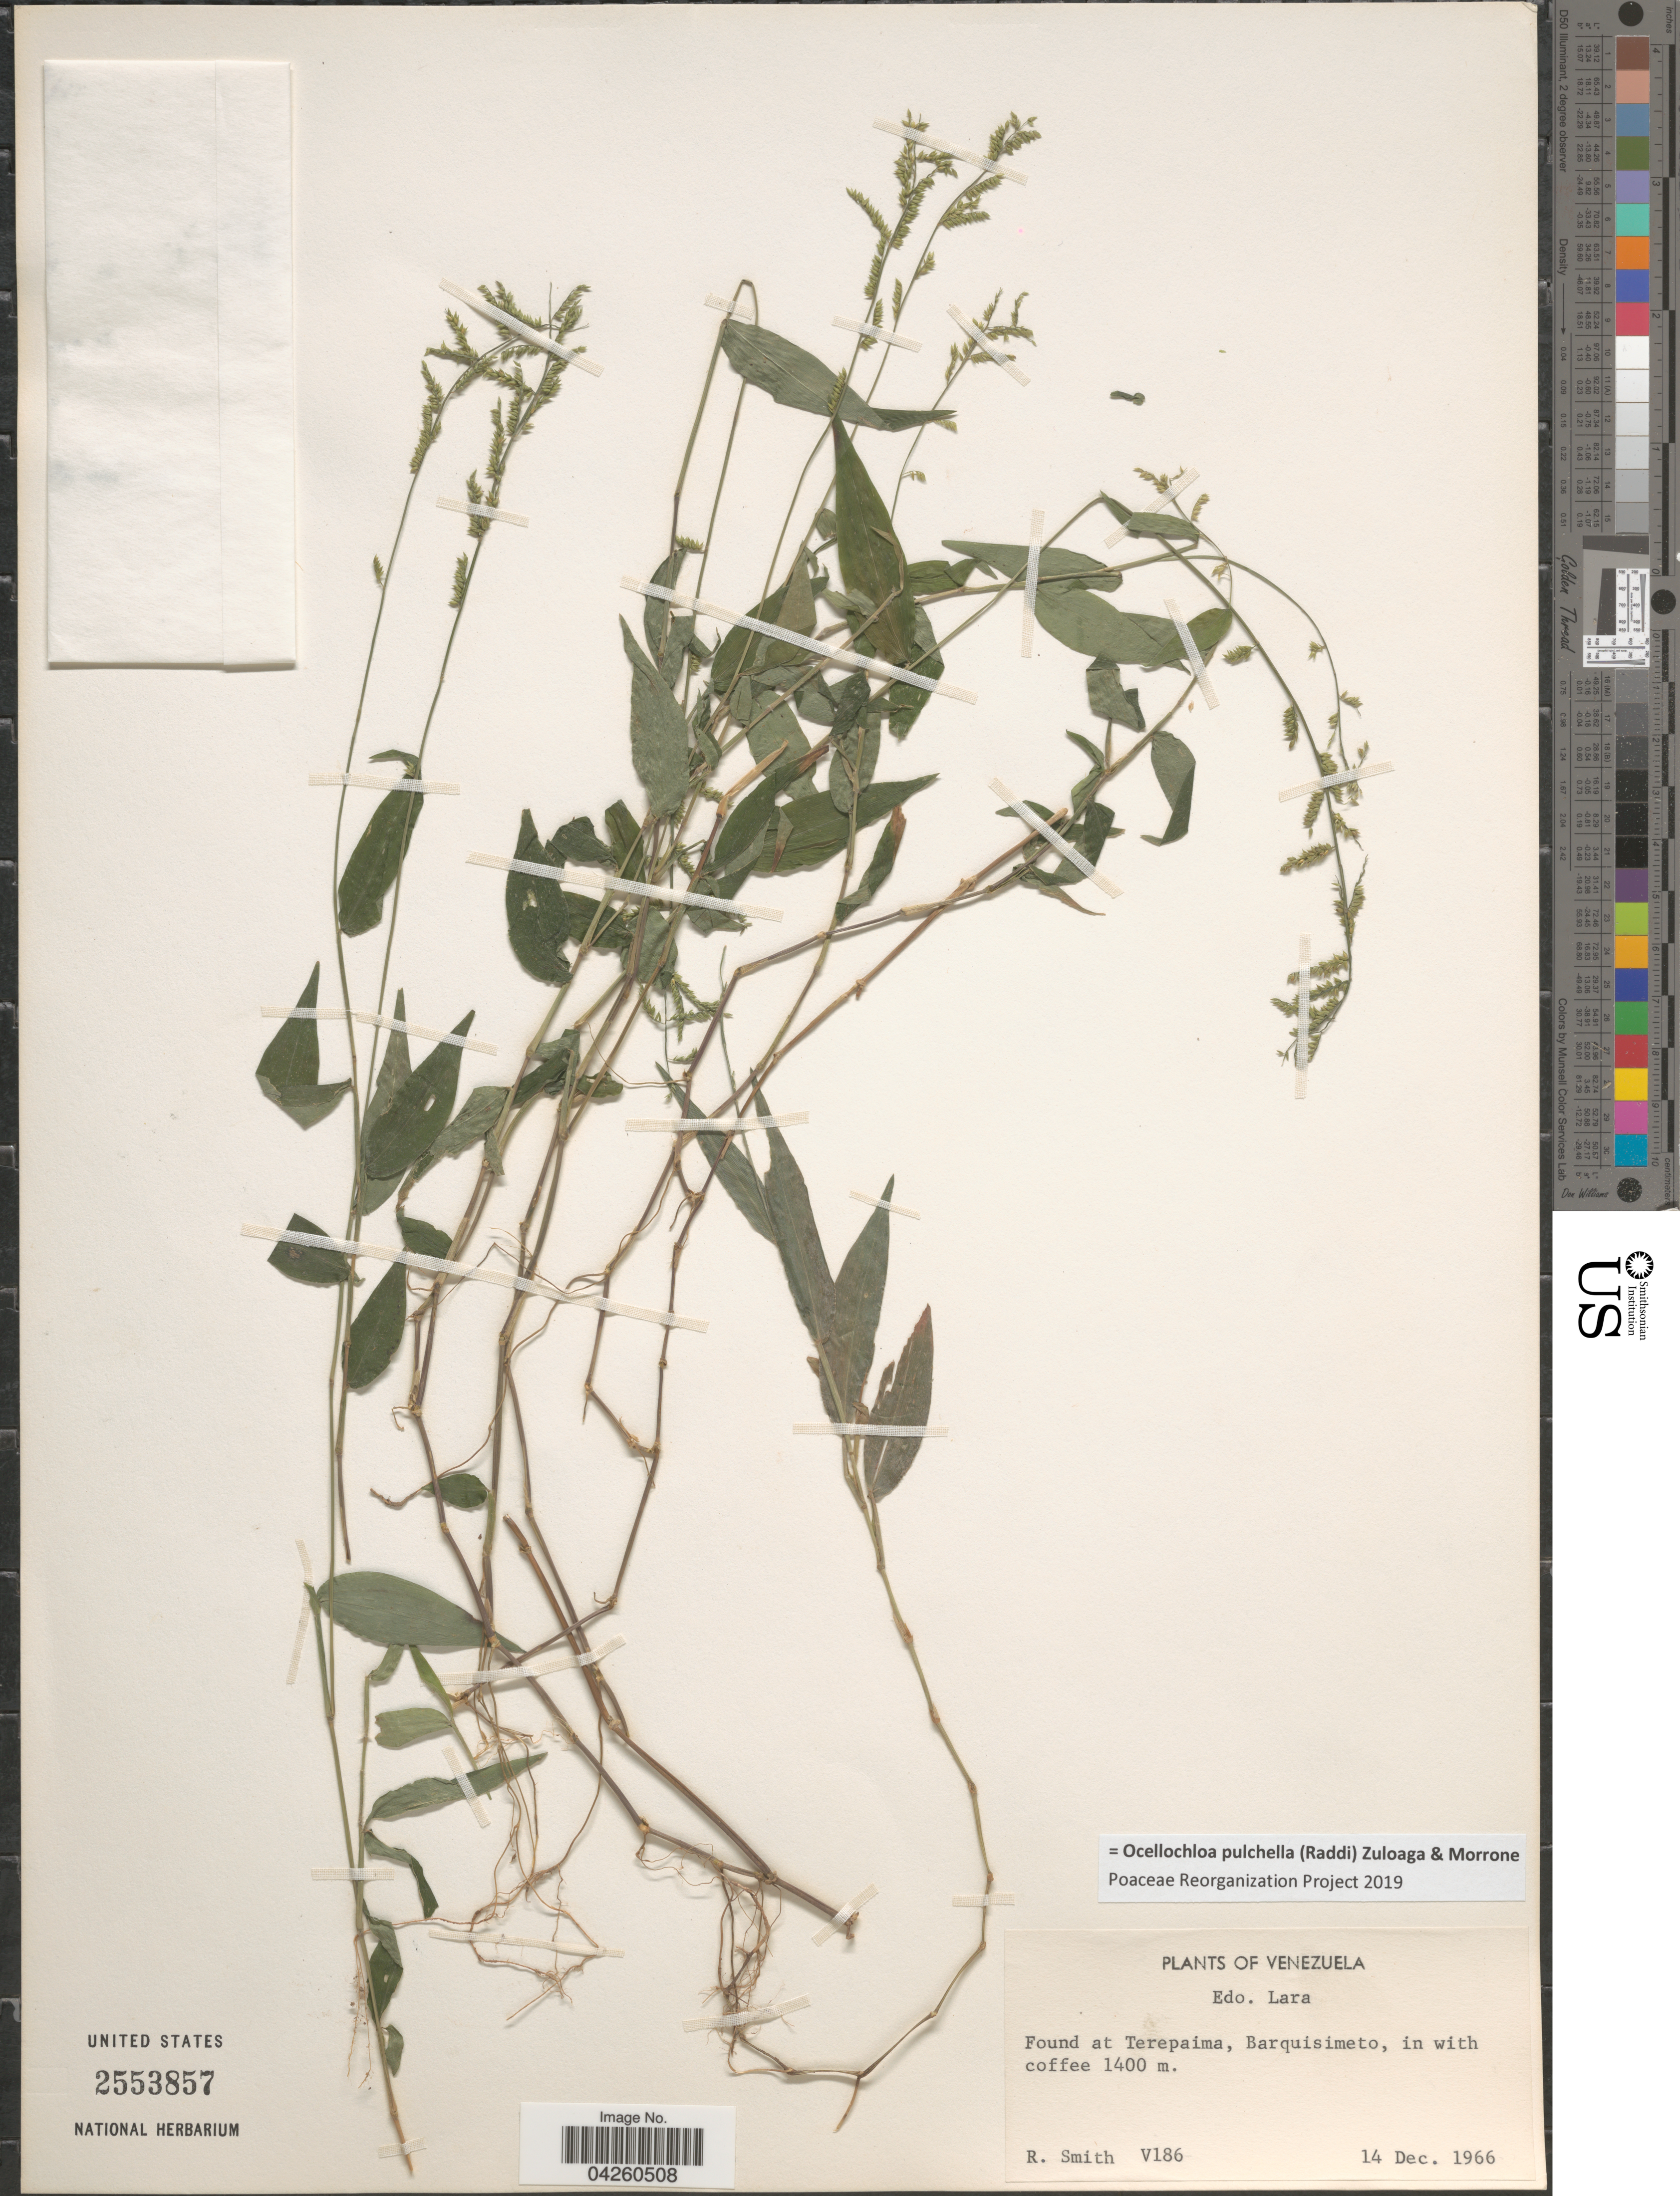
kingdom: Plantae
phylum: Tracheophyta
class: Liliopsida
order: Poales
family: Poaceae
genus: Ocellochloa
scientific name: Ocellochloa pulchella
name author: (Raddi) Zuloaga & Morrone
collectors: R. Smith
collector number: V186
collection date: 1966-12-14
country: Venezuela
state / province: Lara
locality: Edo. Lara. At Terepaima, Barquisimeto, in with coffee.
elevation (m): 1400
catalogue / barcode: US 2553857